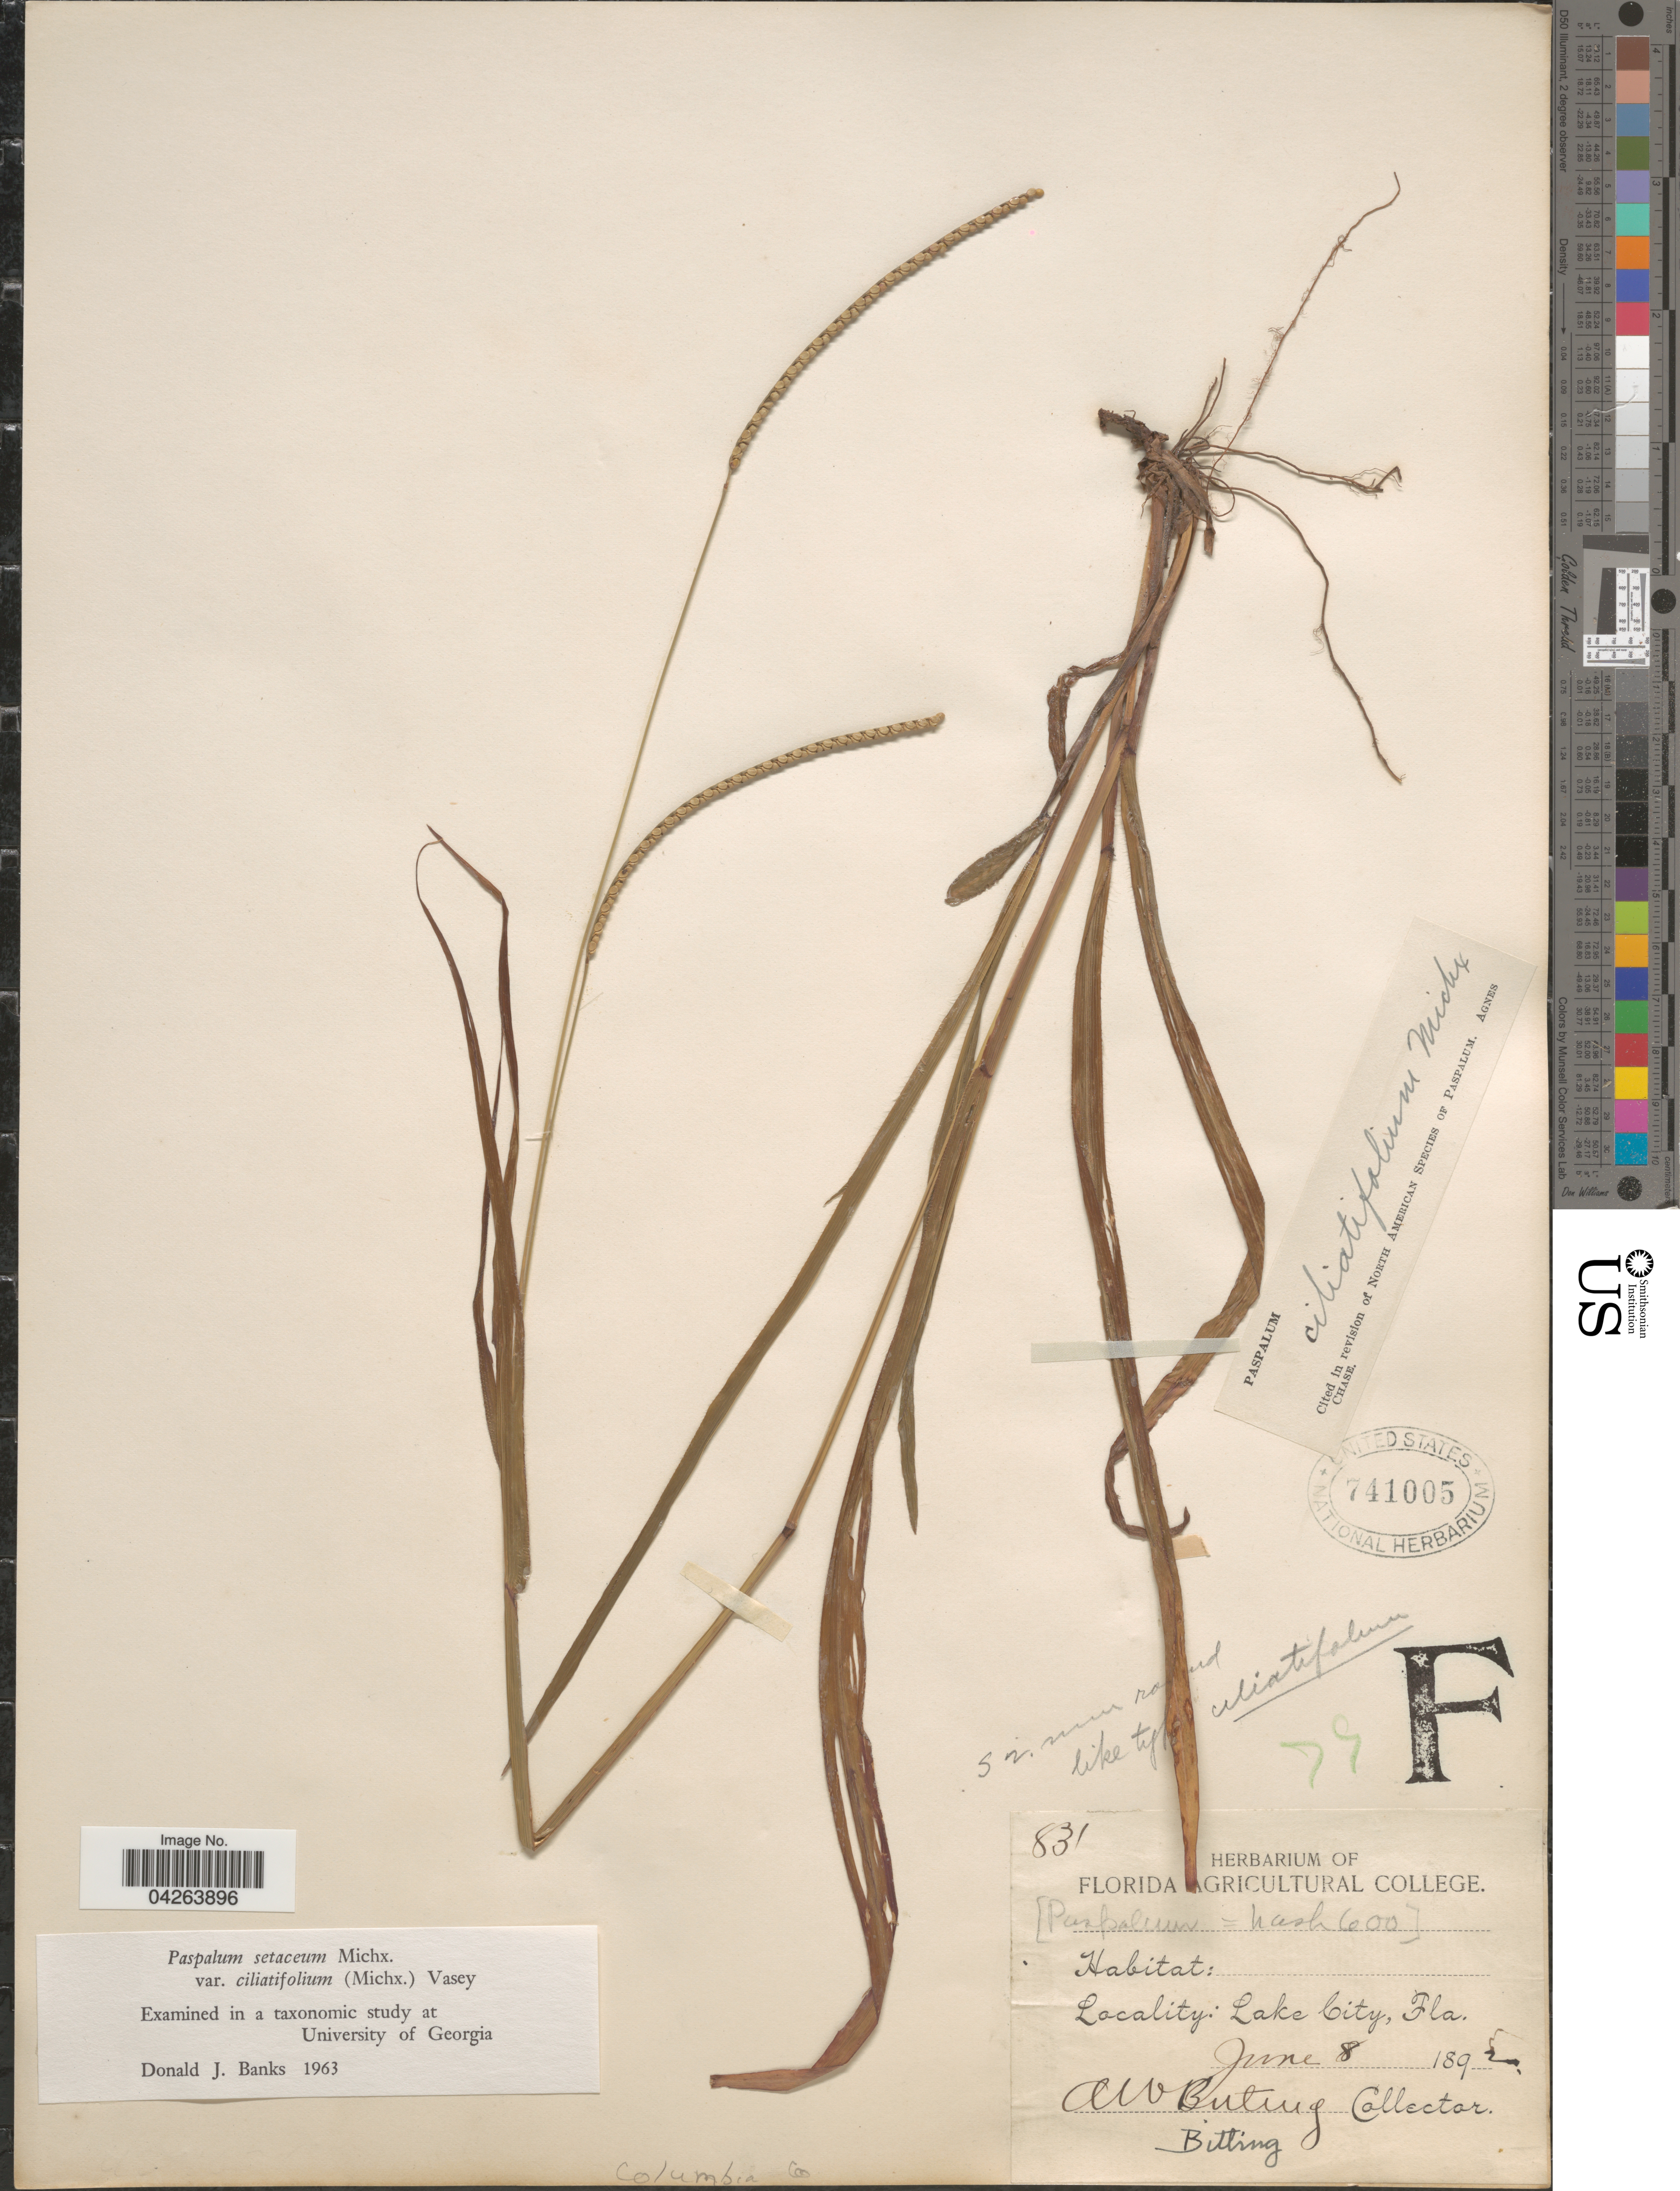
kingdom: Plantae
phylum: Tracheophyta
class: Liliopsida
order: Poales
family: Poaceae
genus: Paspalum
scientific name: Paspalum setaceum var. ciliatifolium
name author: (Michx.) Vasey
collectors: A. Bitting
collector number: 831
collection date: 1892-06-08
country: United States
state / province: Florida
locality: Lake City. Columbia Co.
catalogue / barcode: US 741005